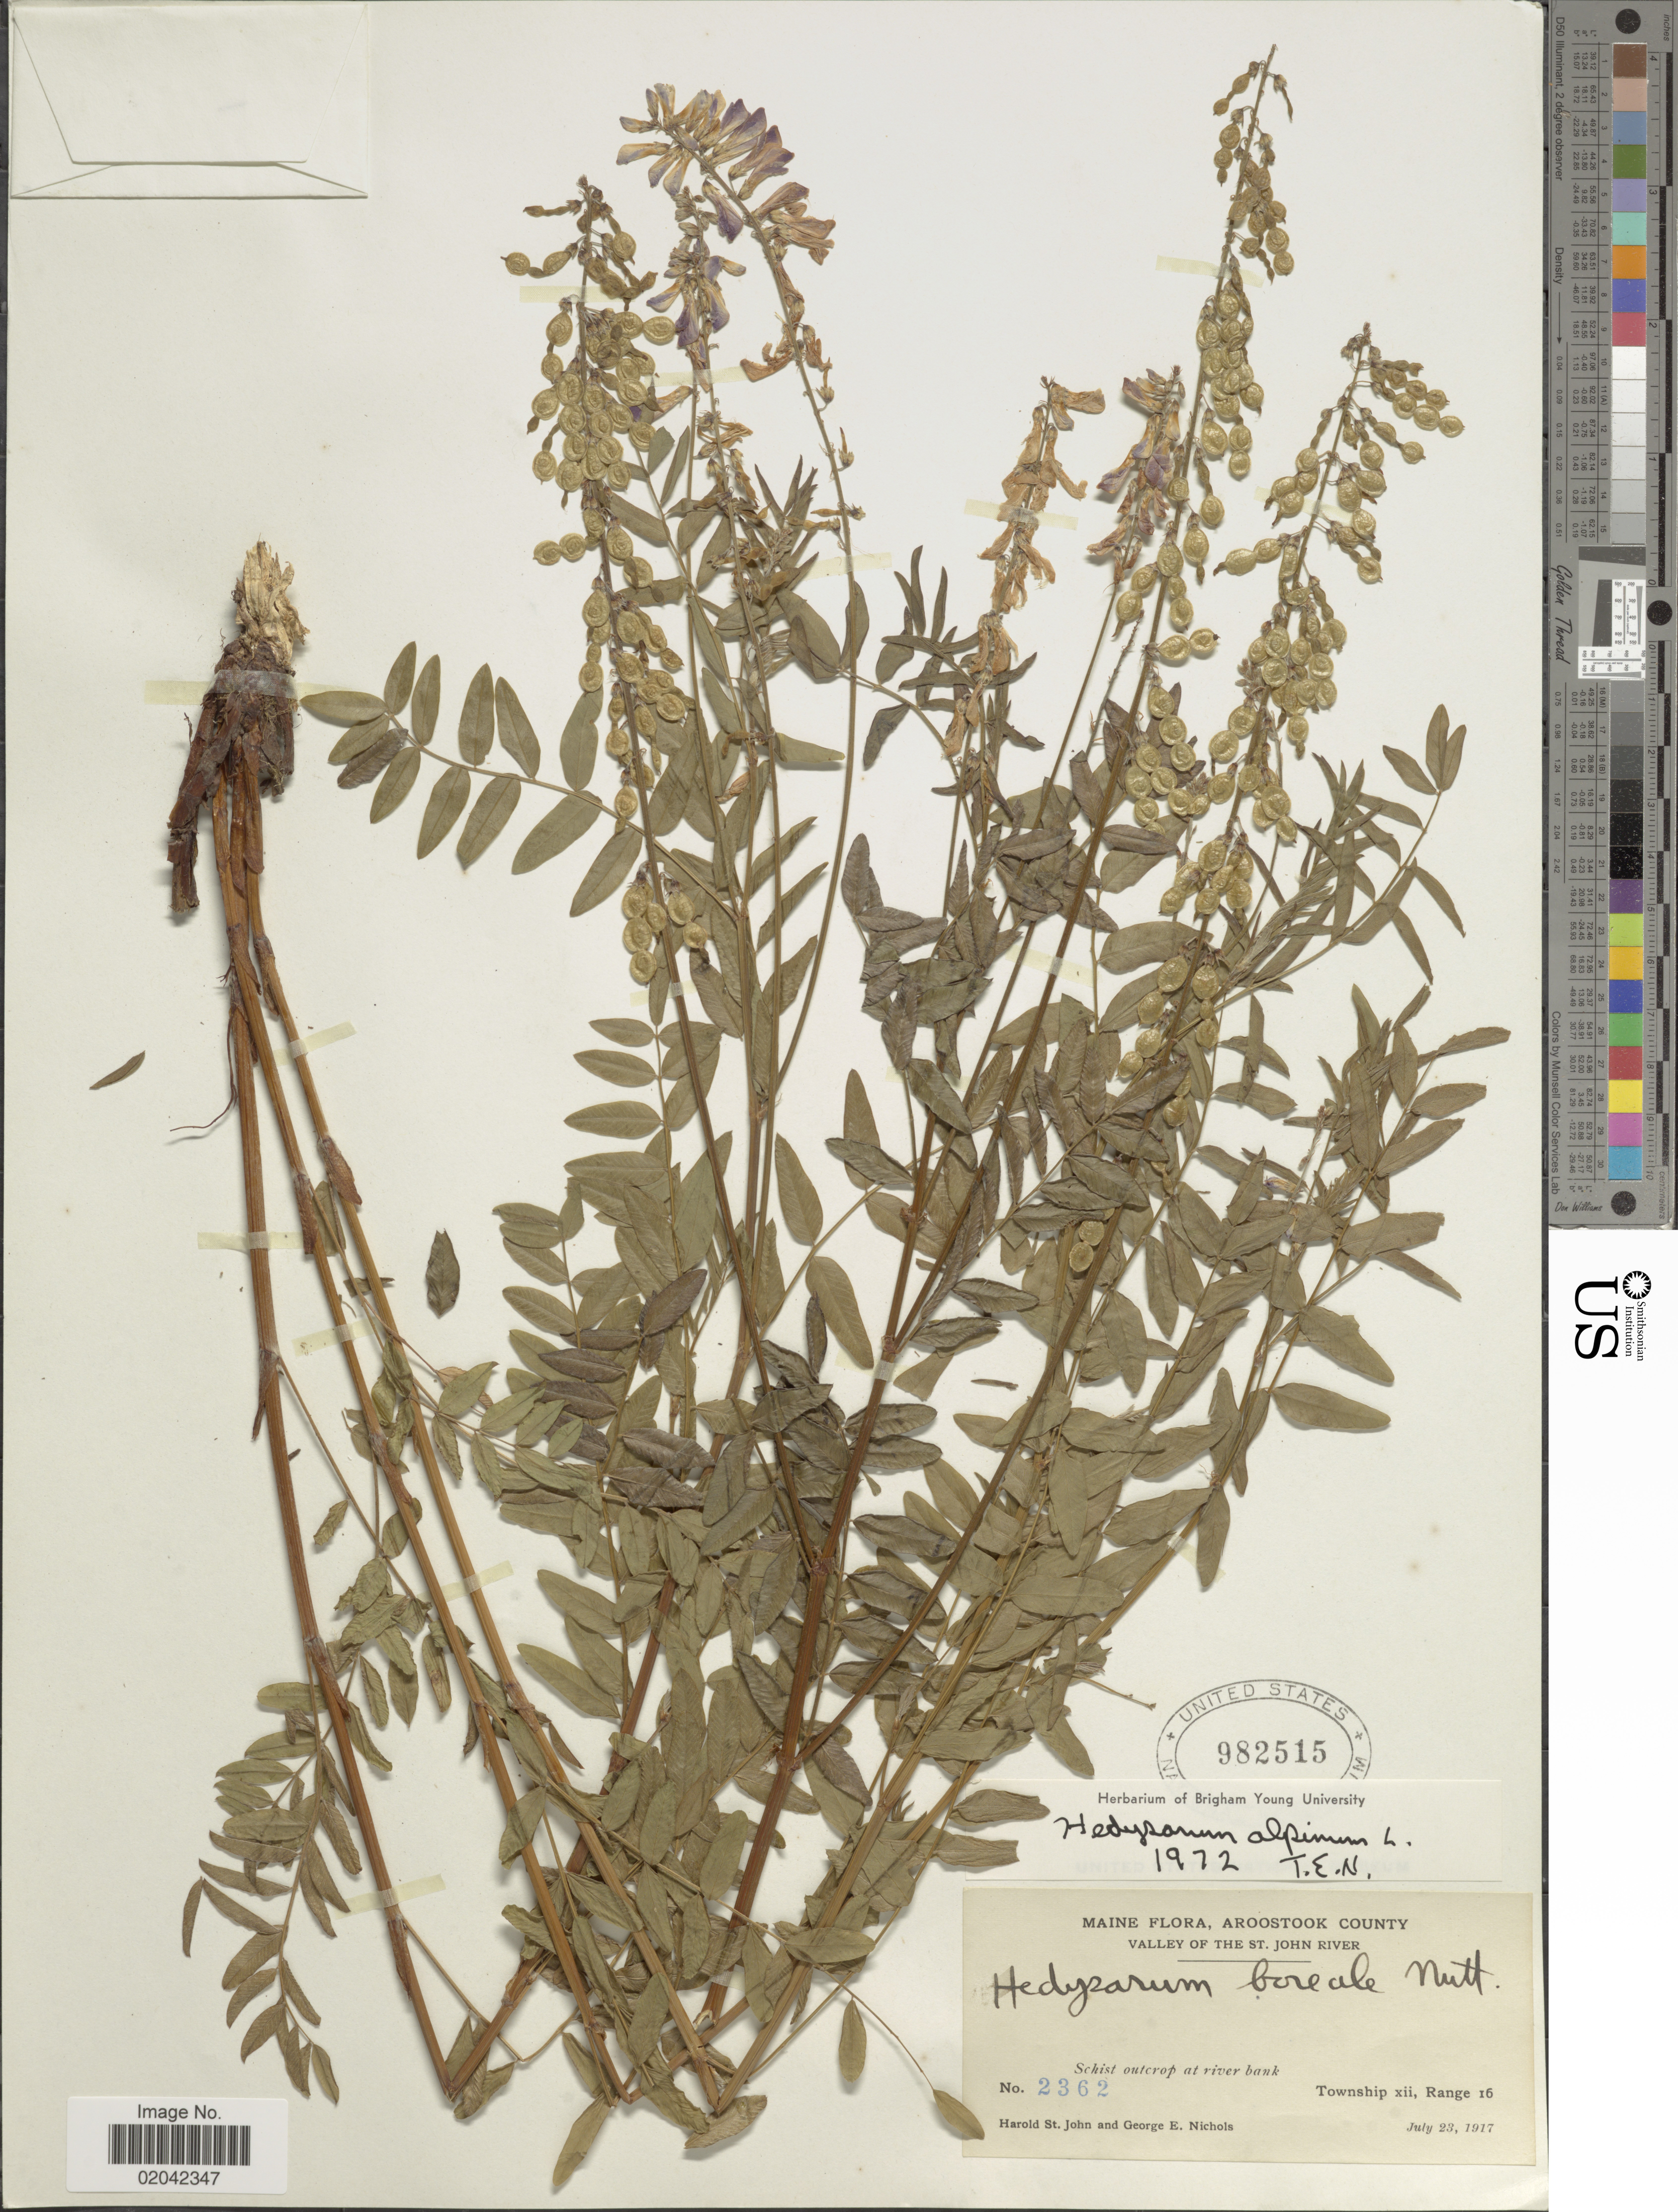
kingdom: Plantae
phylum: Tracheophyta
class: Magnoliopsida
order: Fabales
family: Fabaceae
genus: Hedysarum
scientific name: Hedysarum alpinum var. americanum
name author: Michx. ex Pursh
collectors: H. St. John & G. E. Nichols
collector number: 2362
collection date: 1917-07-23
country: United States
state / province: Maine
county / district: Aroostook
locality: Valley of the St. John River, Township xii, Range 16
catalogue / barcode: US 982515